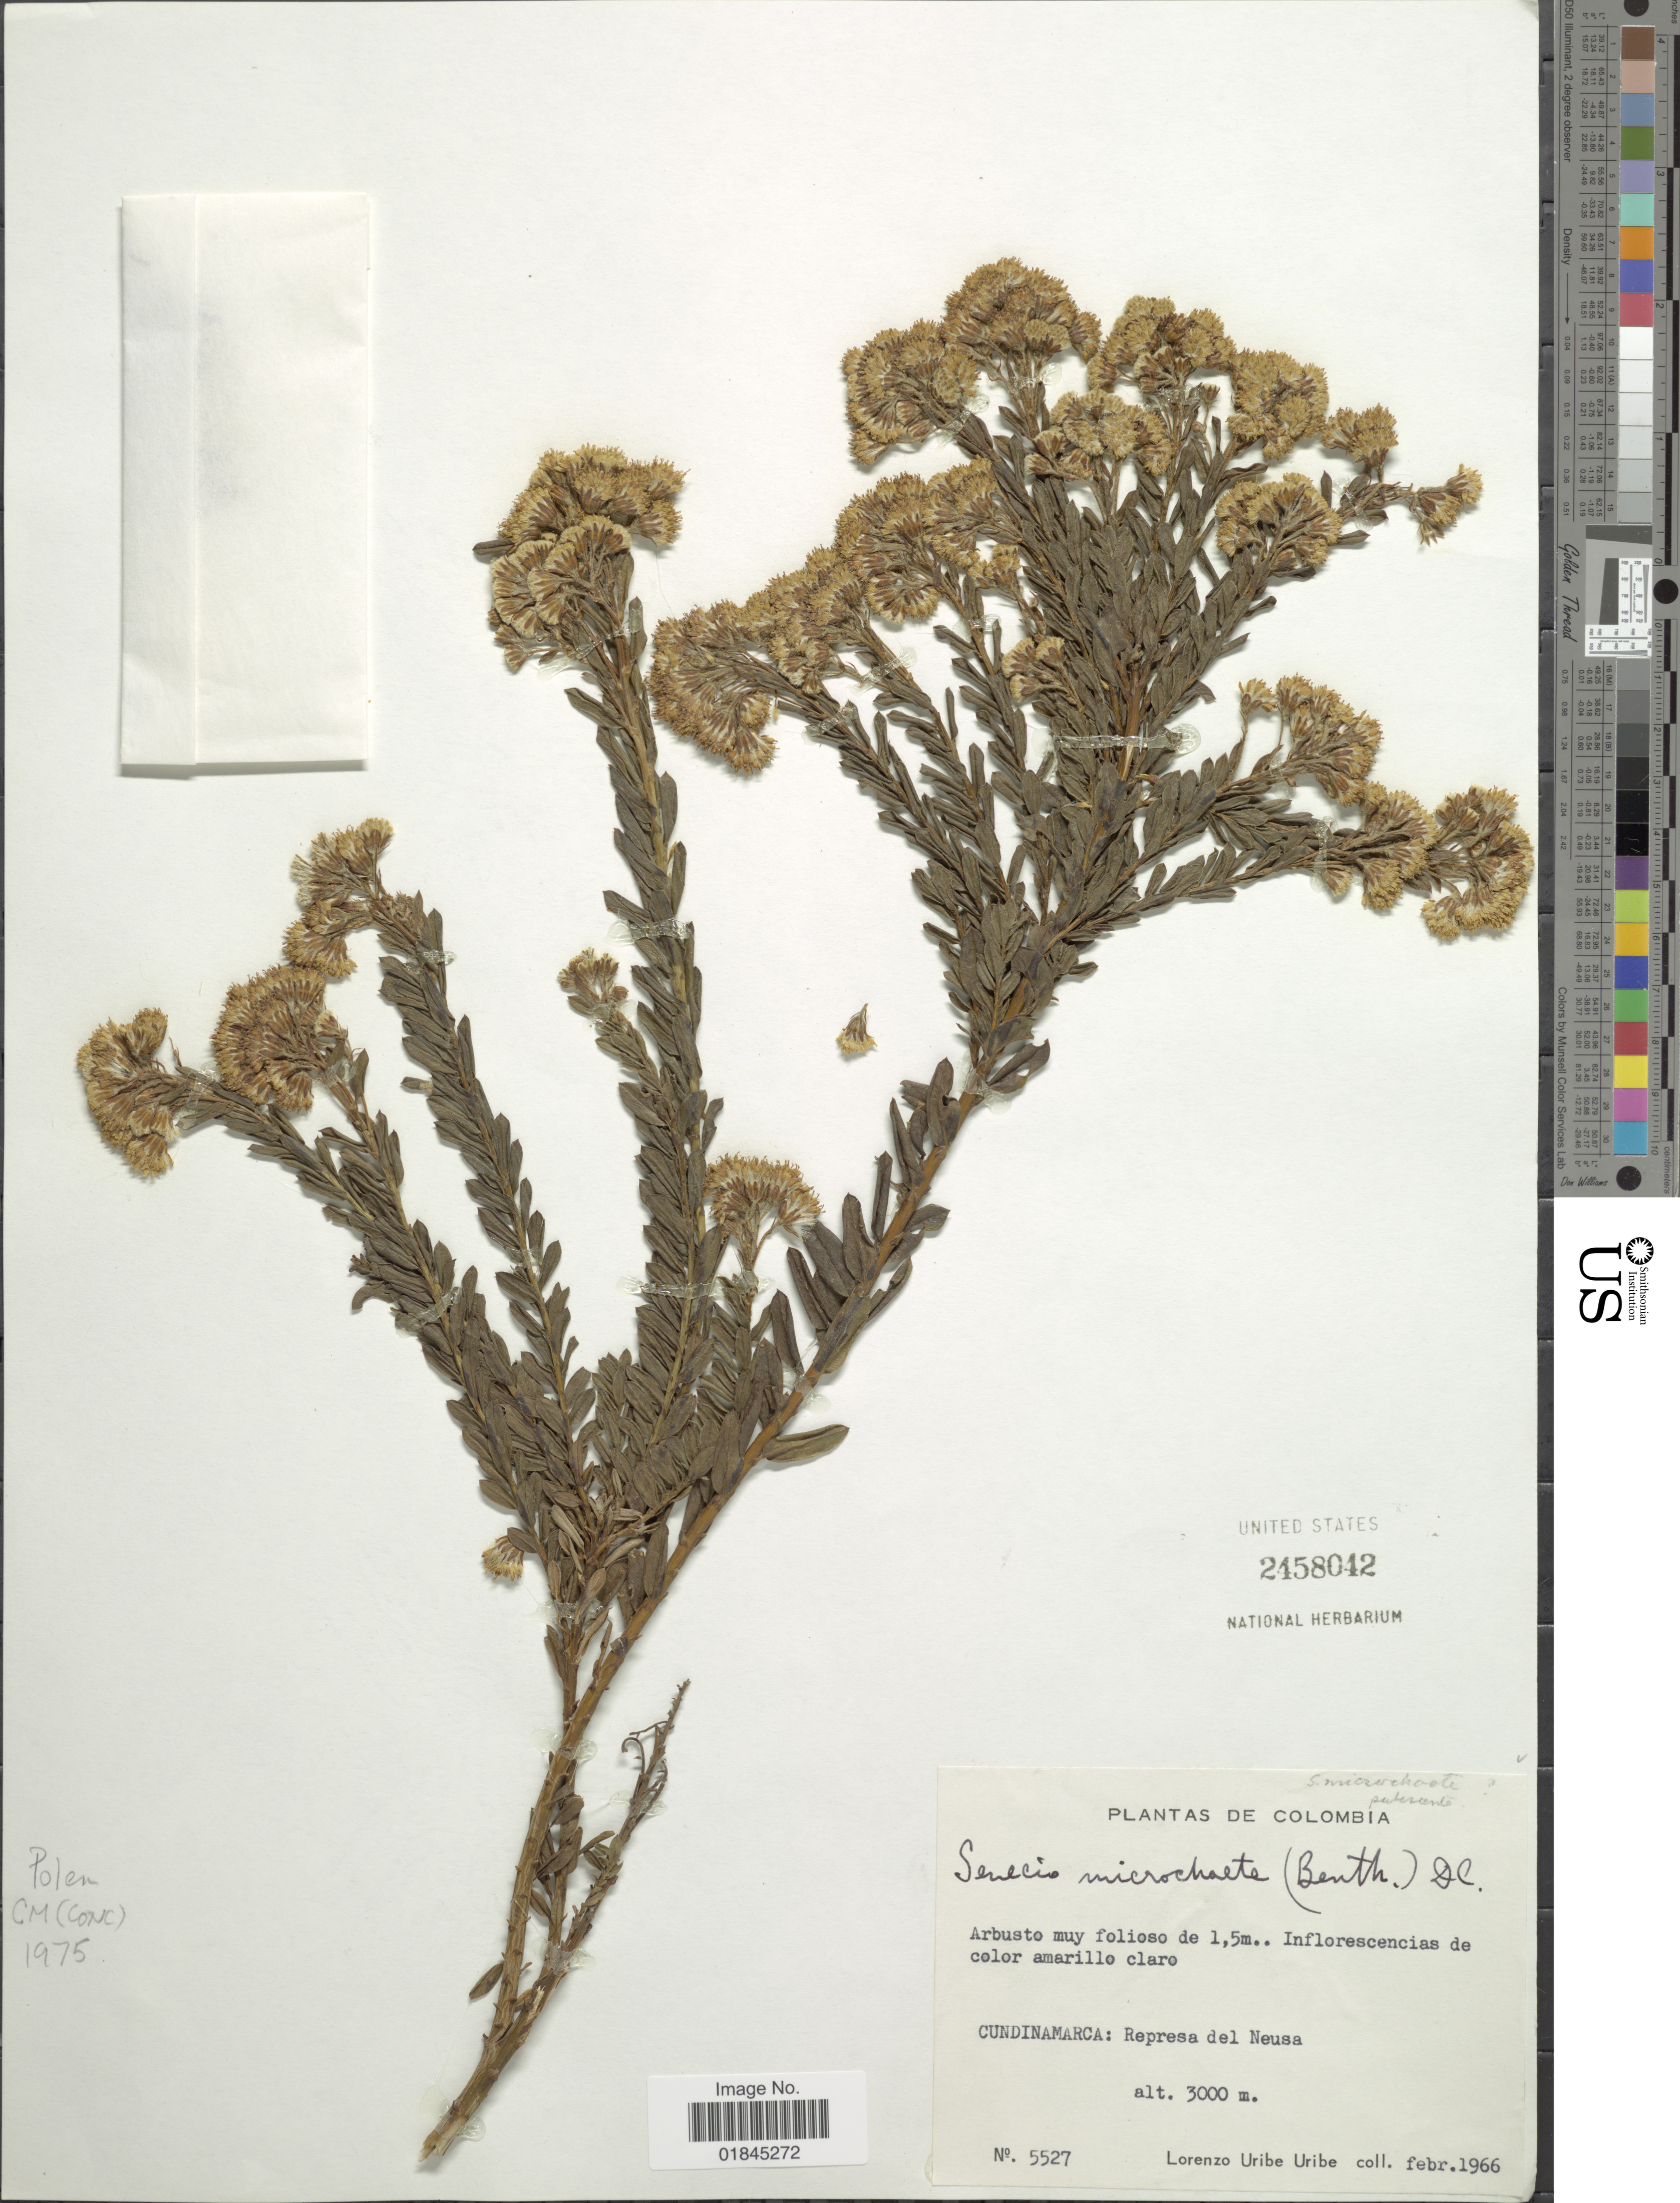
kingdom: Plantae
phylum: Tracheophyta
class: Magnoliopsida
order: Asterales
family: Asteraceae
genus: Pentacalia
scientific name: Pentacalia corymbosa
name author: (Benth.) Cuatrec.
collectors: L. Uribe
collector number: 5527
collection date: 1966-02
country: Colombia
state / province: Cundinamarca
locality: Cundinamarca: Represa del Neusa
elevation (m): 3000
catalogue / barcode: US 2458042